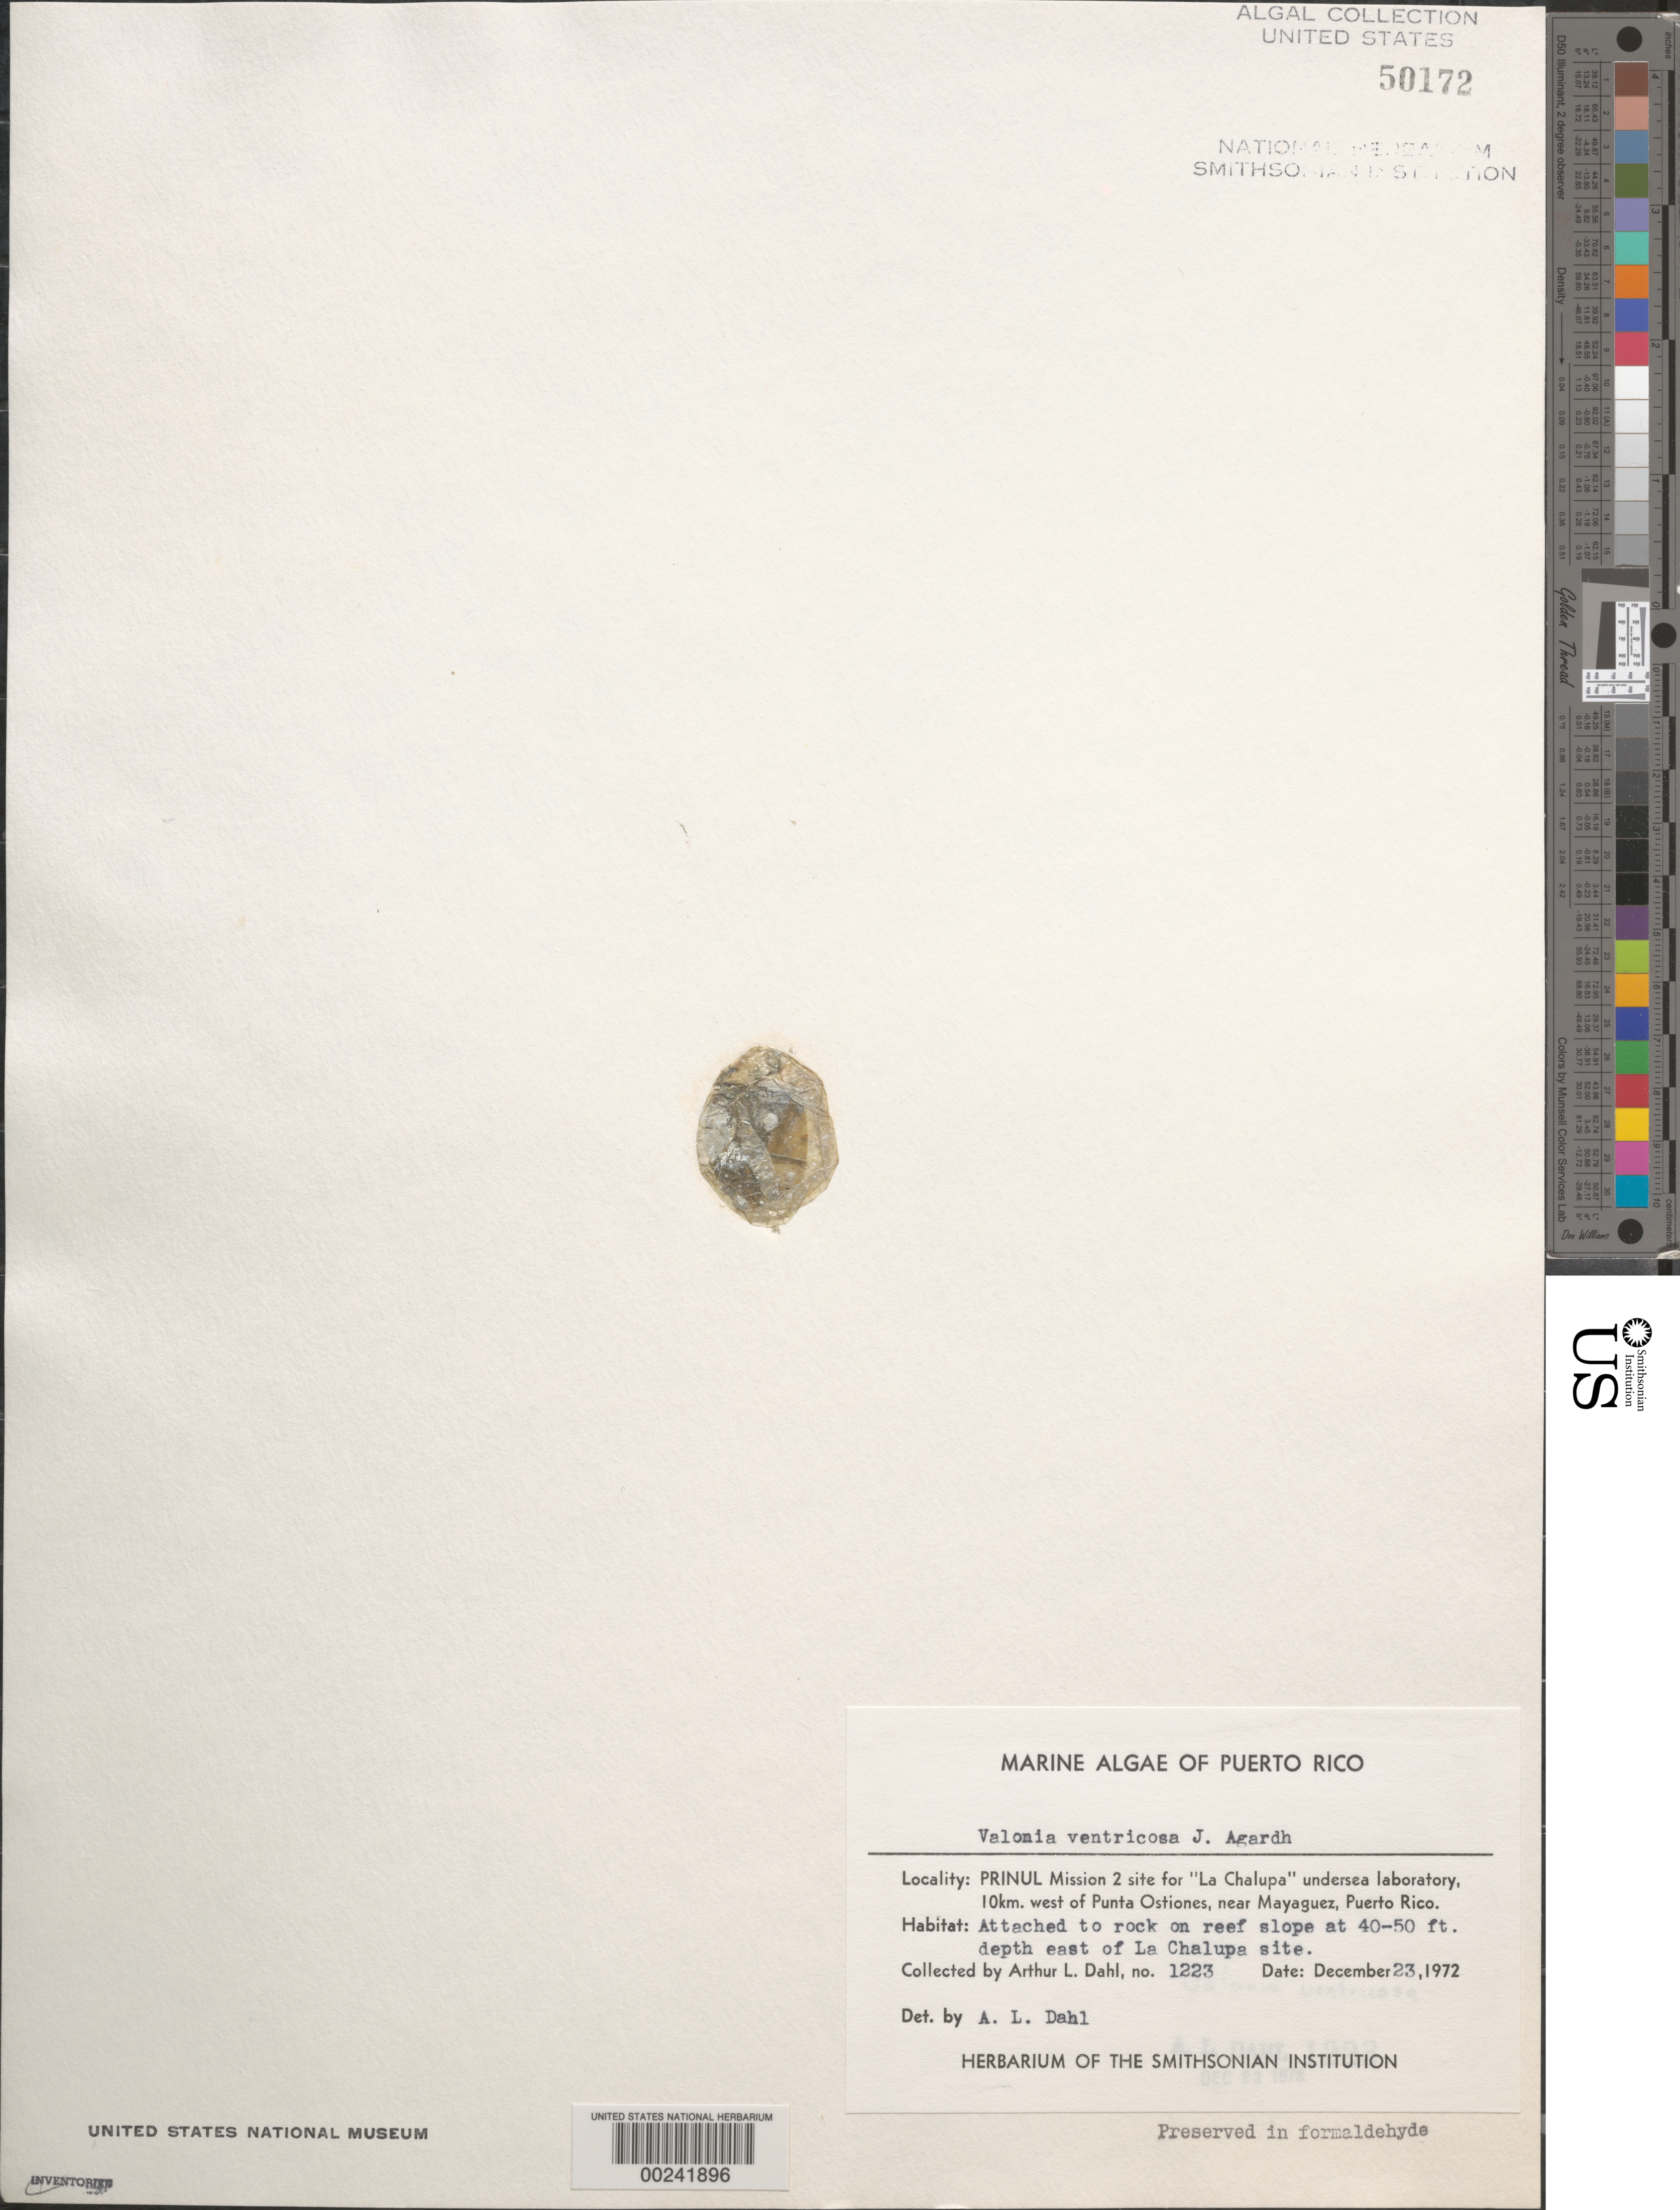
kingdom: Plantae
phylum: Chlorophyta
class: Ulvophyceae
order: Siphonocladales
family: Valoniaceae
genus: Valonia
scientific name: Valonia ventricosa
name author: J. Agardh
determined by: Dahl, A. E.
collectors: A. Dahl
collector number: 1223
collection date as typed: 23 Dec 1972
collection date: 1972-12-23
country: Puerto Rico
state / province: Mayaguez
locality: La chalupa undersea laboratory, 10 km west of punta ostiones, near mayaguez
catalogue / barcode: US 50172